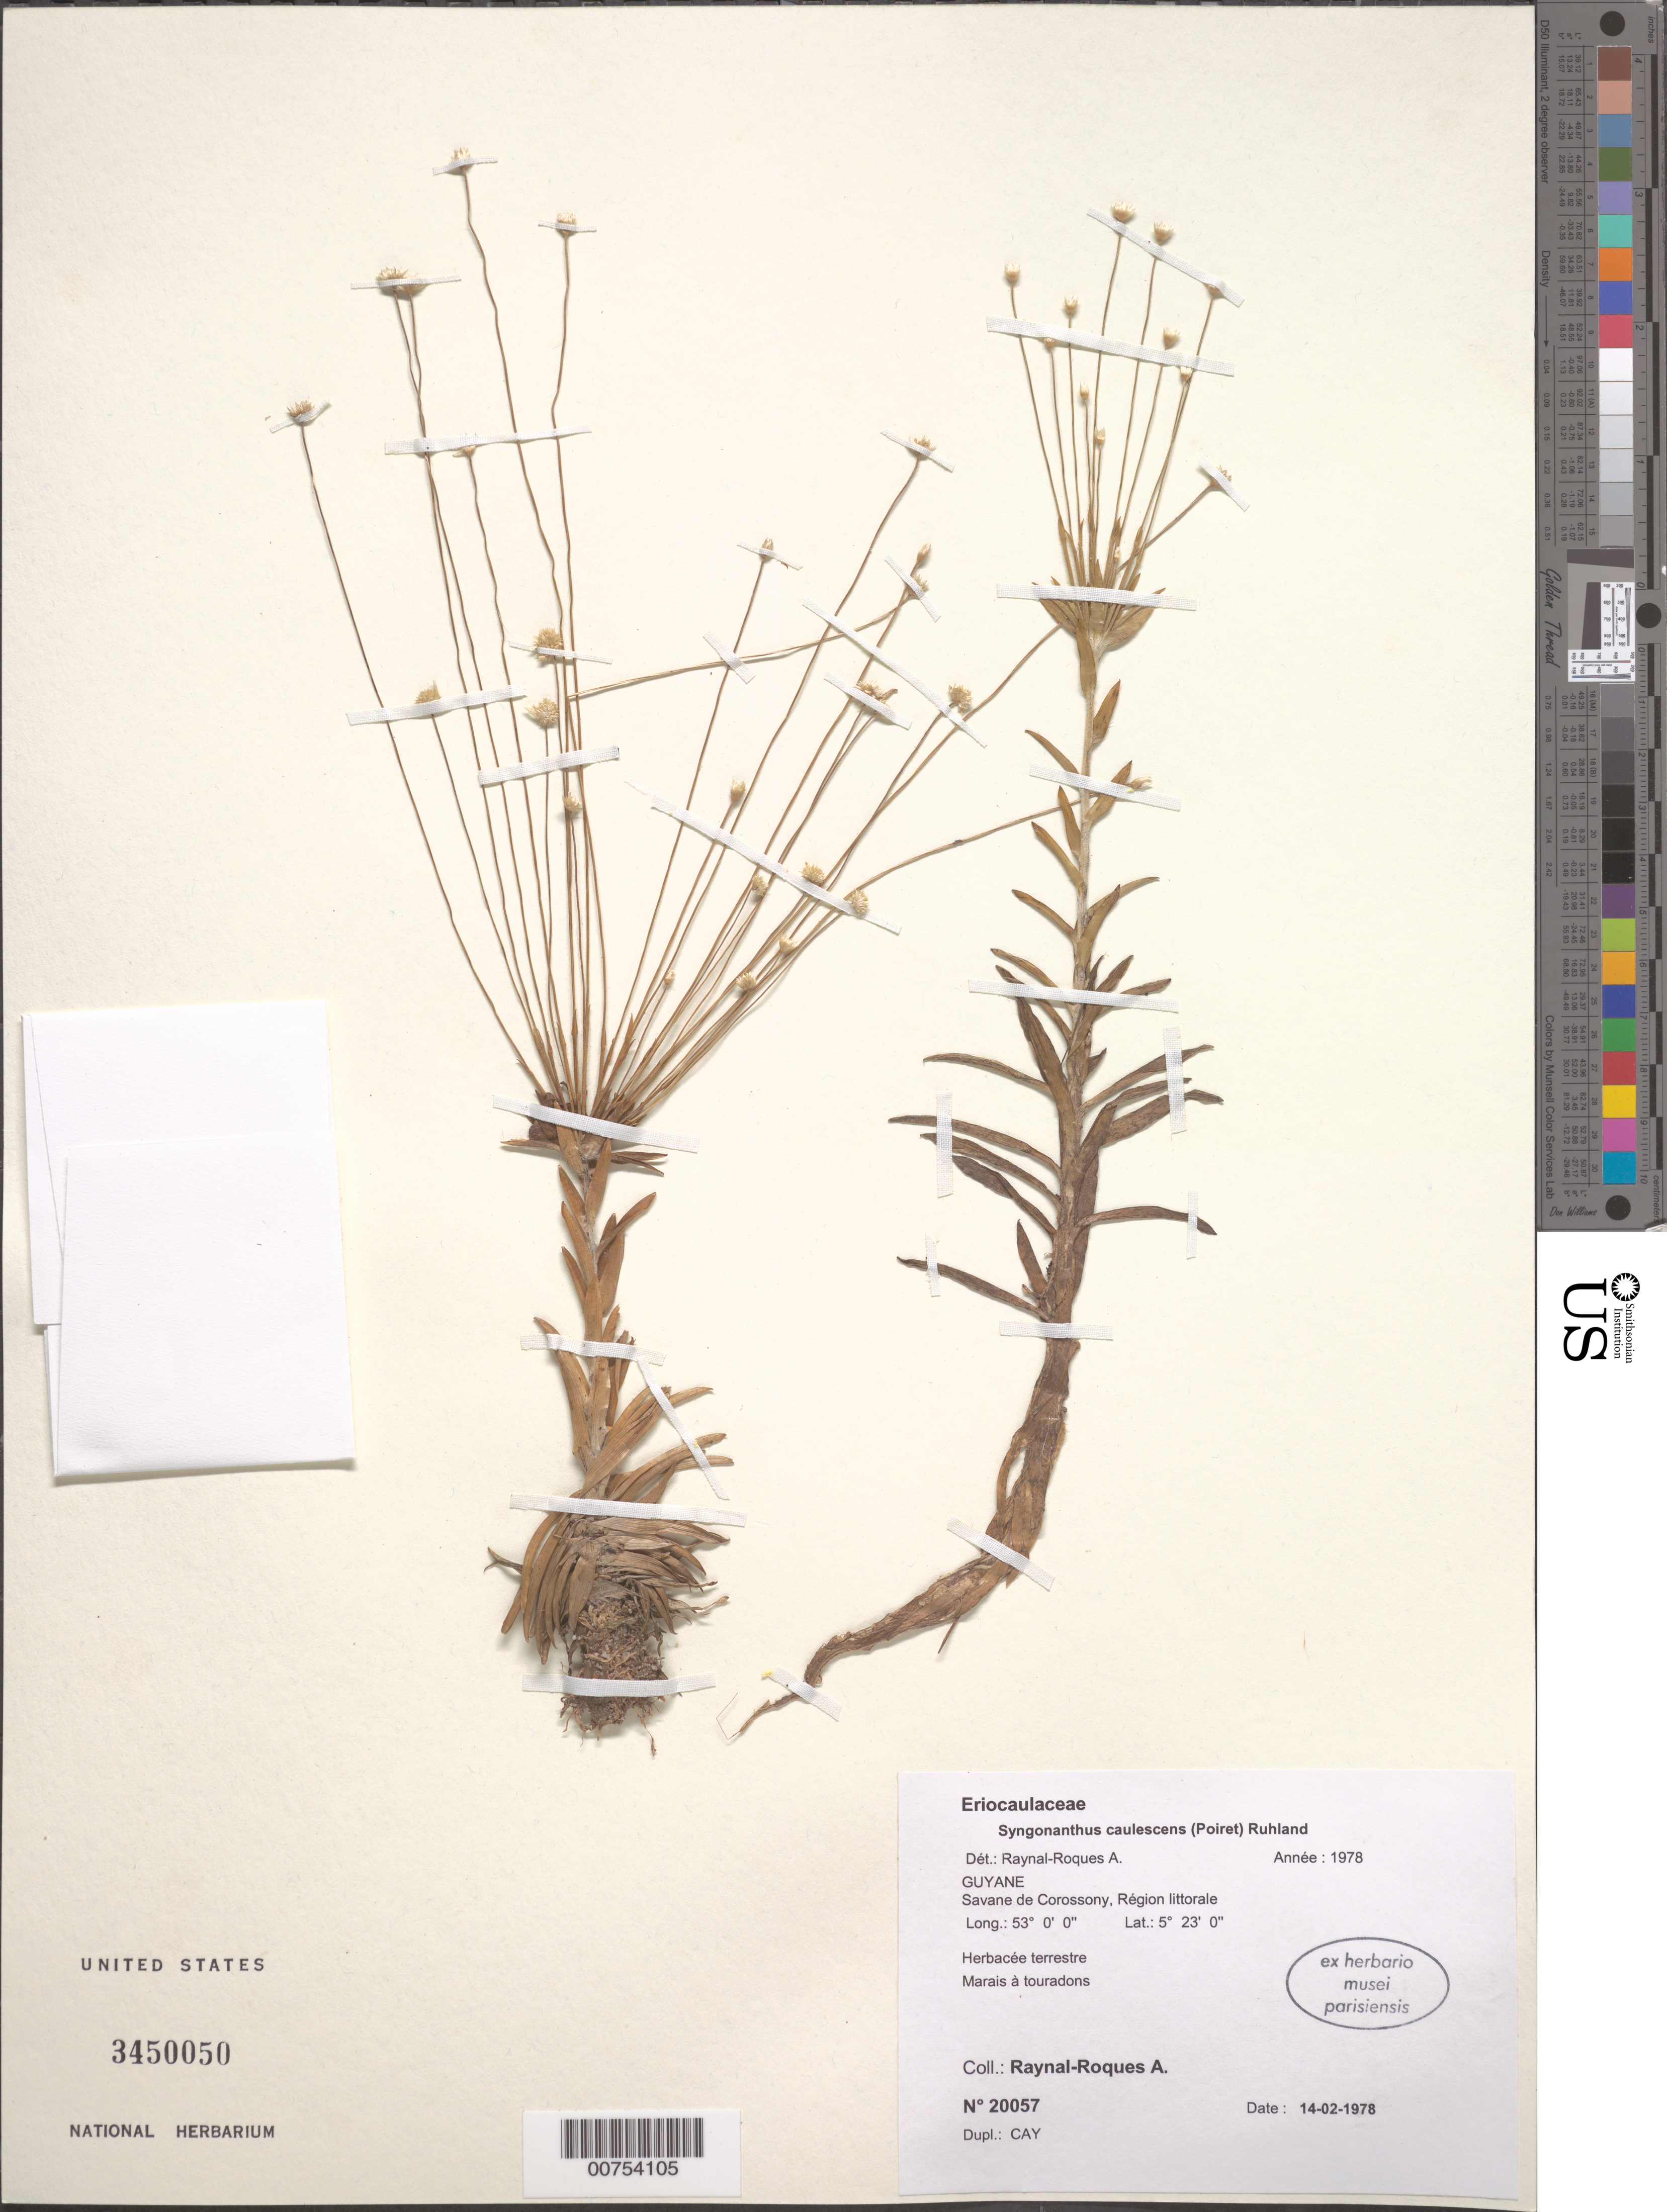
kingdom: Plantae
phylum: Tracheophyta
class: Liliopsida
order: Poales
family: Eriocaulaceae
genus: Syngonanthus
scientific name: Syngonanthus caulescens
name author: (Poir.) Ruhland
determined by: Raynal, A. M.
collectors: A. M. Raynal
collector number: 20057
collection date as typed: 14-Feb-78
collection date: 1978-02-14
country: French Guiana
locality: Savane de Corossony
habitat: Marais a touradons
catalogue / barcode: US 3450050